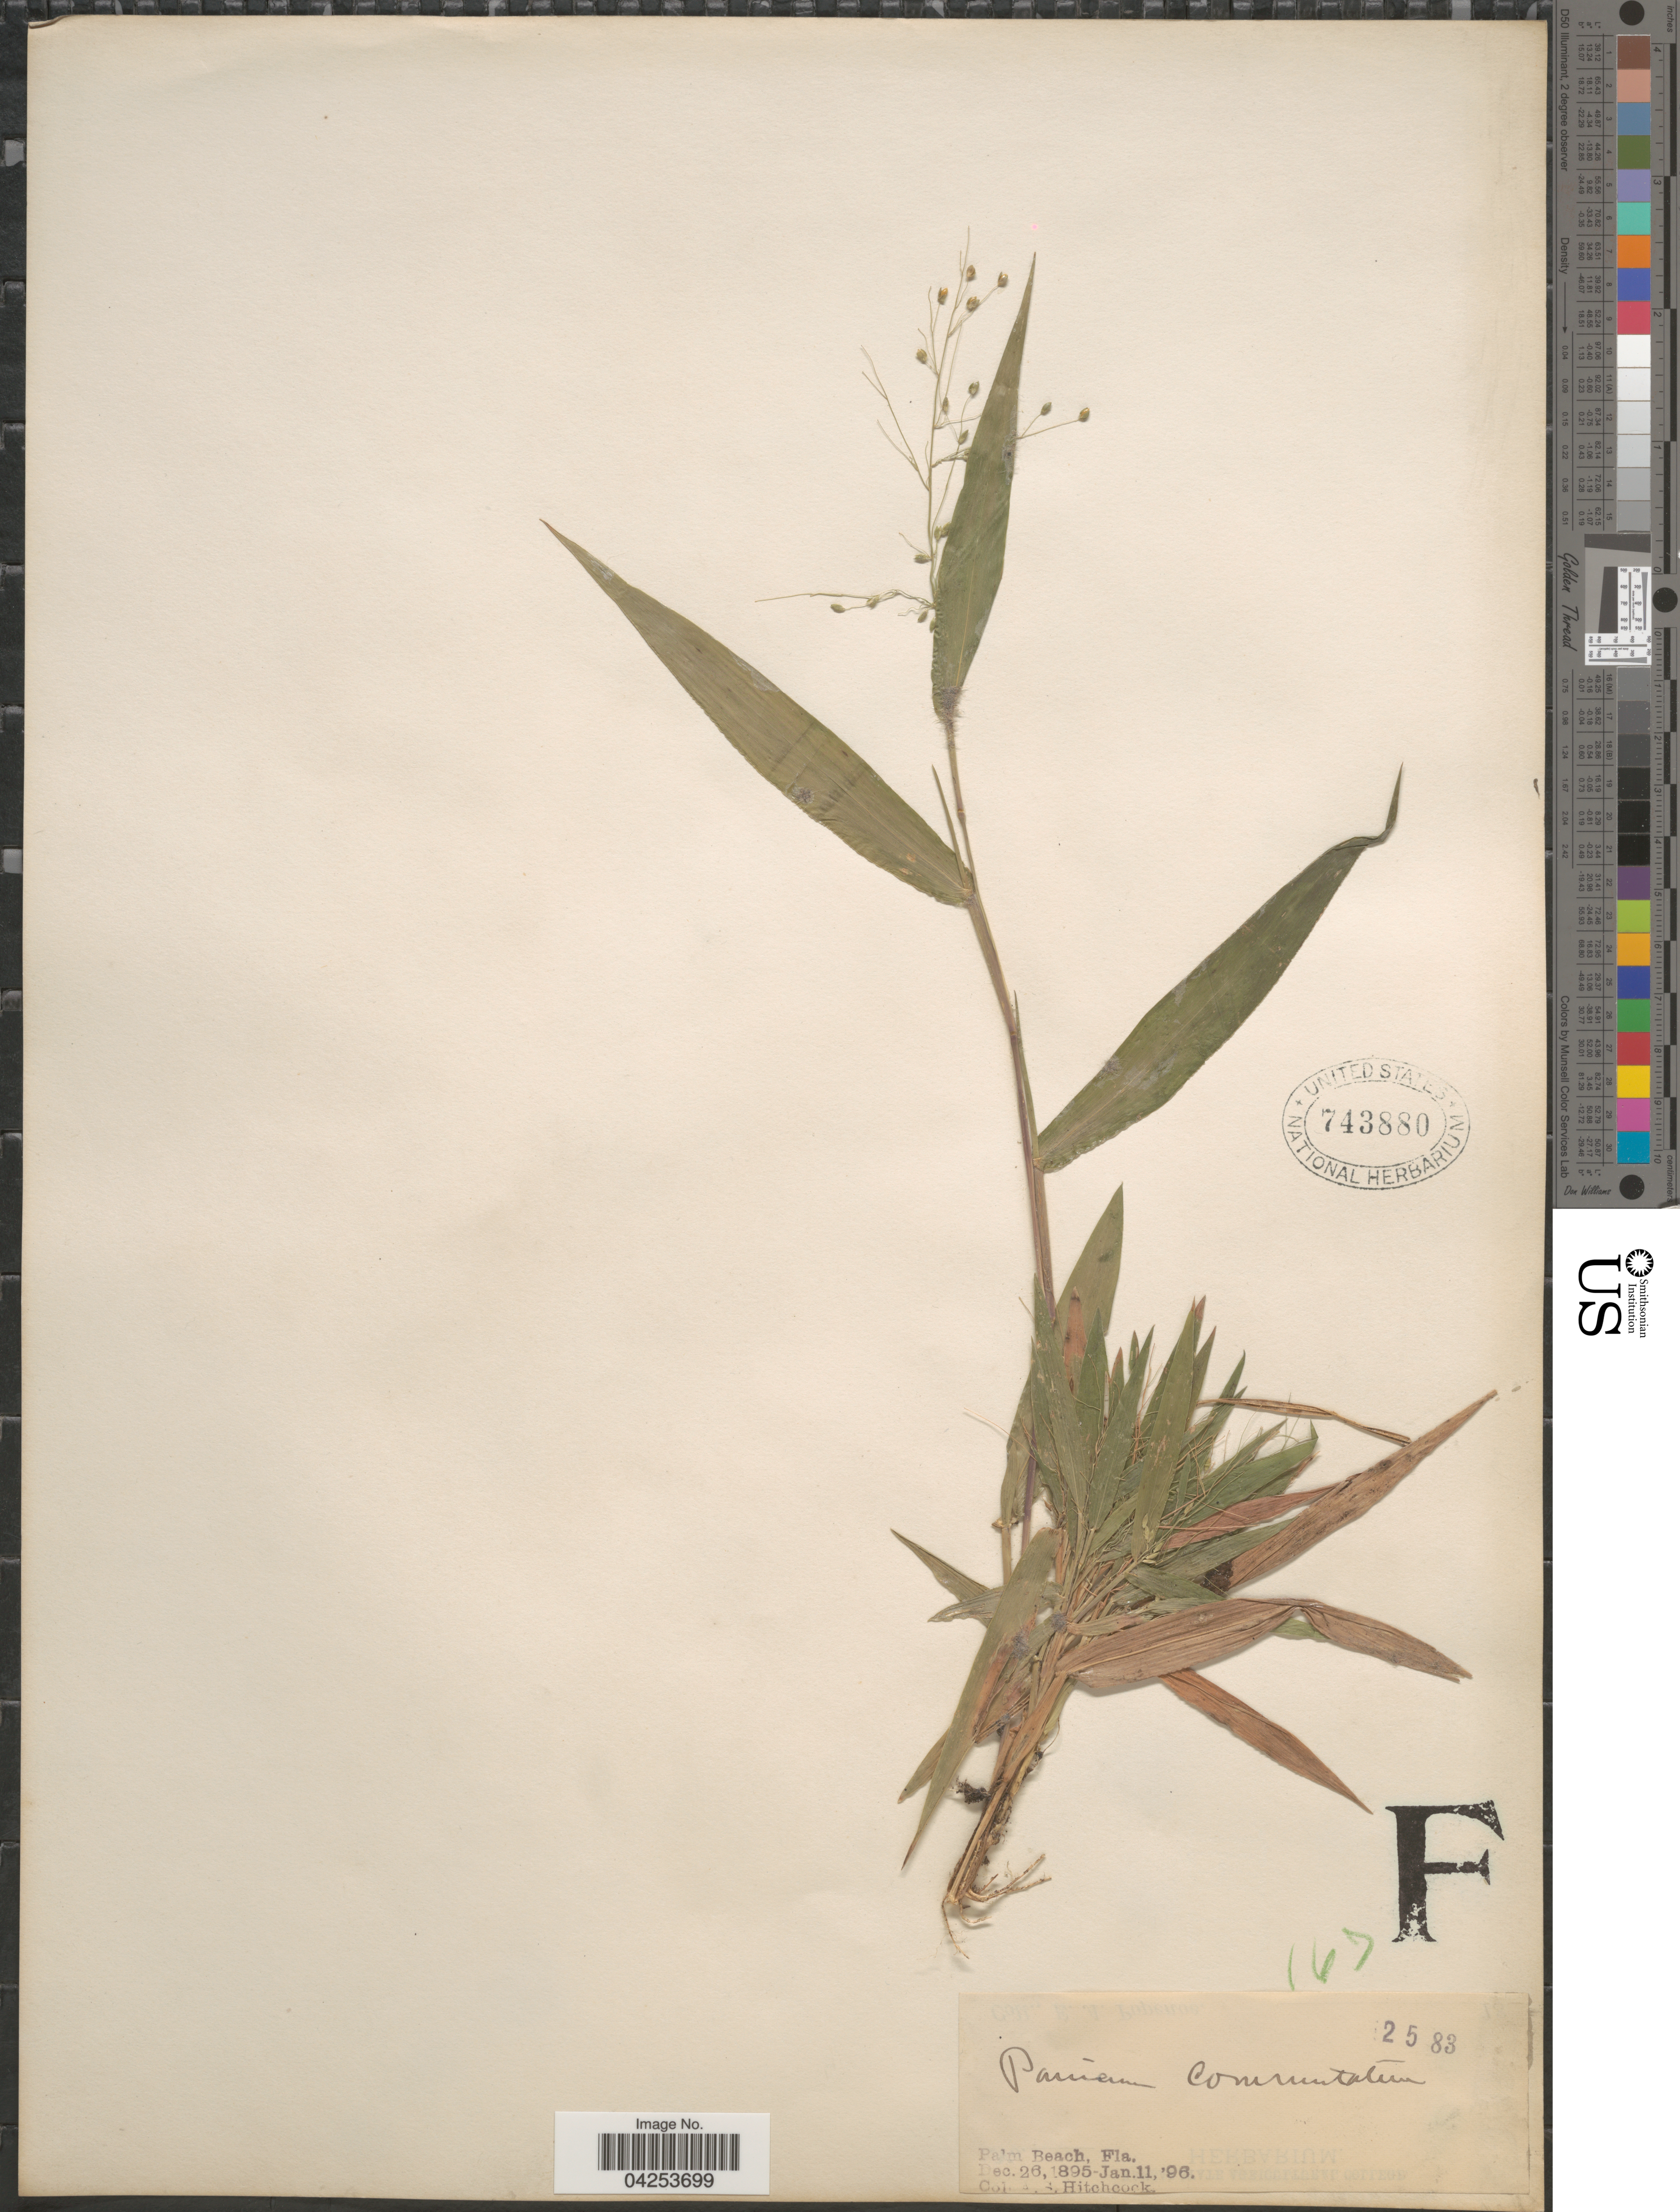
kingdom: Plantae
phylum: Tracheophyta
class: Liliopsida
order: Poales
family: Poaceae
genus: Dichanthelium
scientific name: Dichanthelium commutatum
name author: (Schult.) Gould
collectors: A. S. Hitchcock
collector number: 2583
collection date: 1895-12-26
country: United States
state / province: Florida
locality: Palm Beach.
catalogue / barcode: US 743880